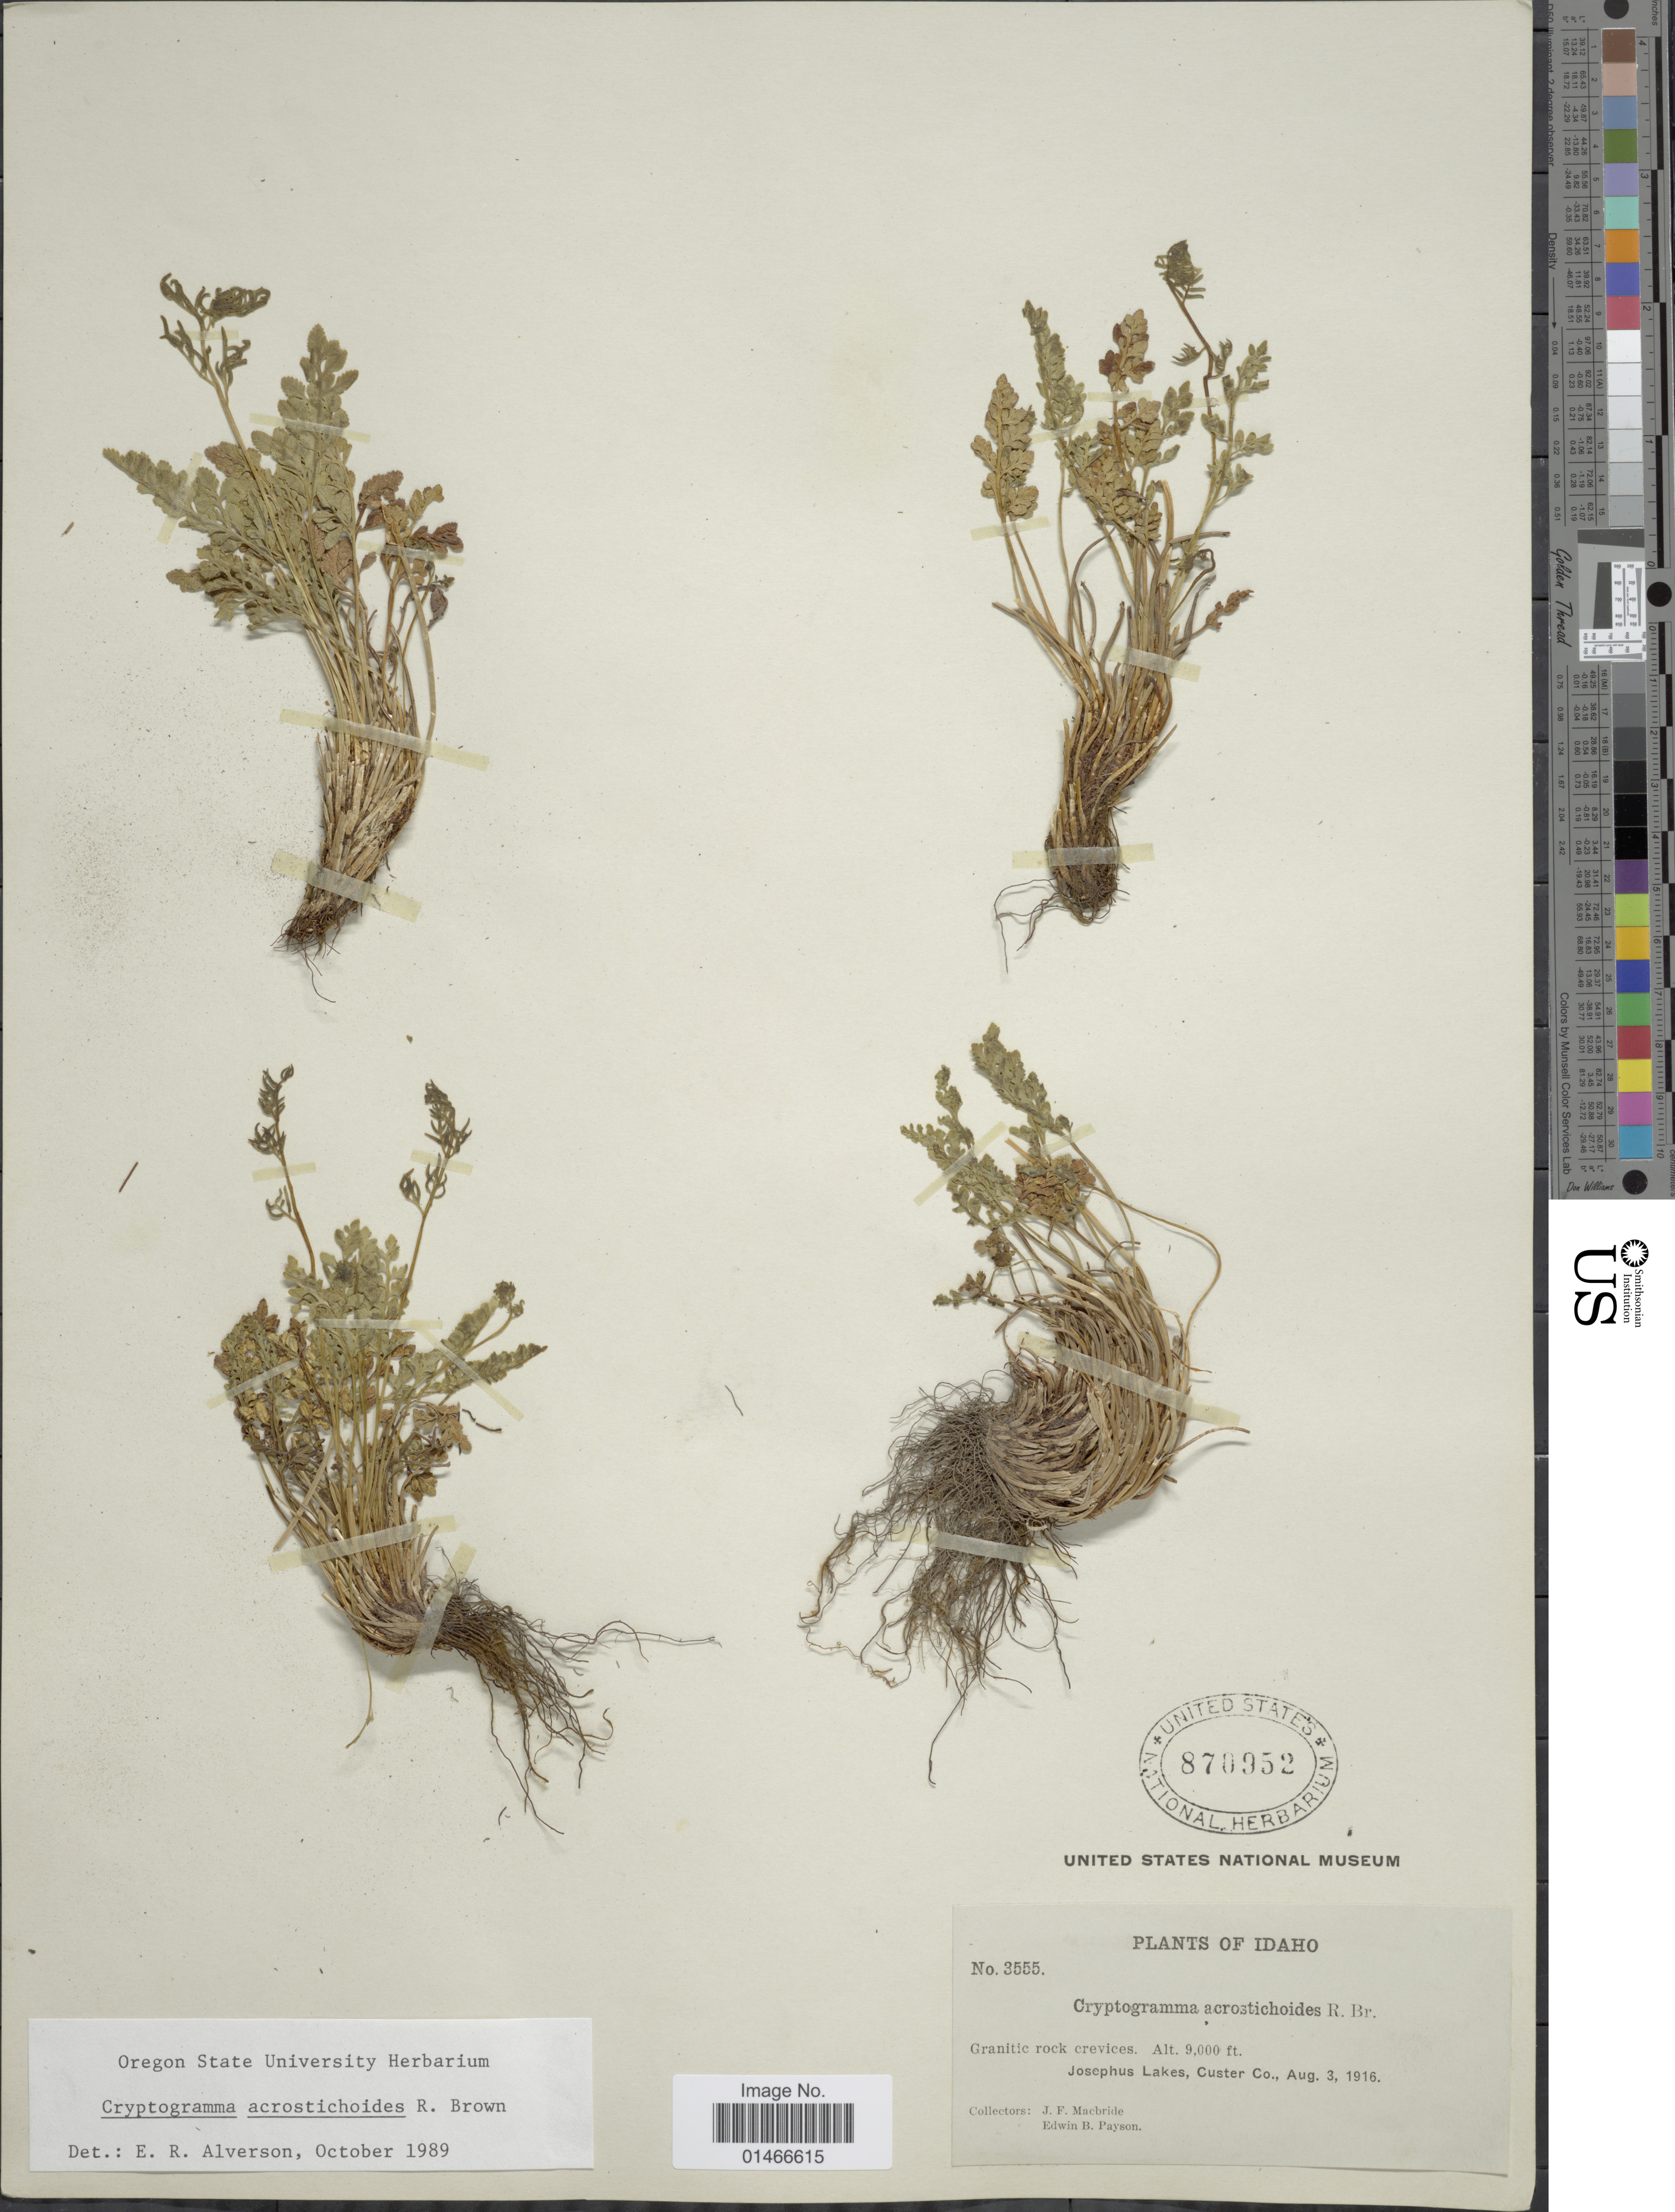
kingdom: Plantae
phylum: Tracheophyta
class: Polypodiopsida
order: Polypodiales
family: Pteridaceae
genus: Cryptogramma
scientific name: Cryptogramma acrostichoides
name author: R. Br.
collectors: J. F. Macbride & E. B. Payson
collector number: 3555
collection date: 1916-08-03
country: United States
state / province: Idaho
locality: Josephus Lakes, Custer Co.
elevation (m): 2743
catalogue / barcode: US 870952